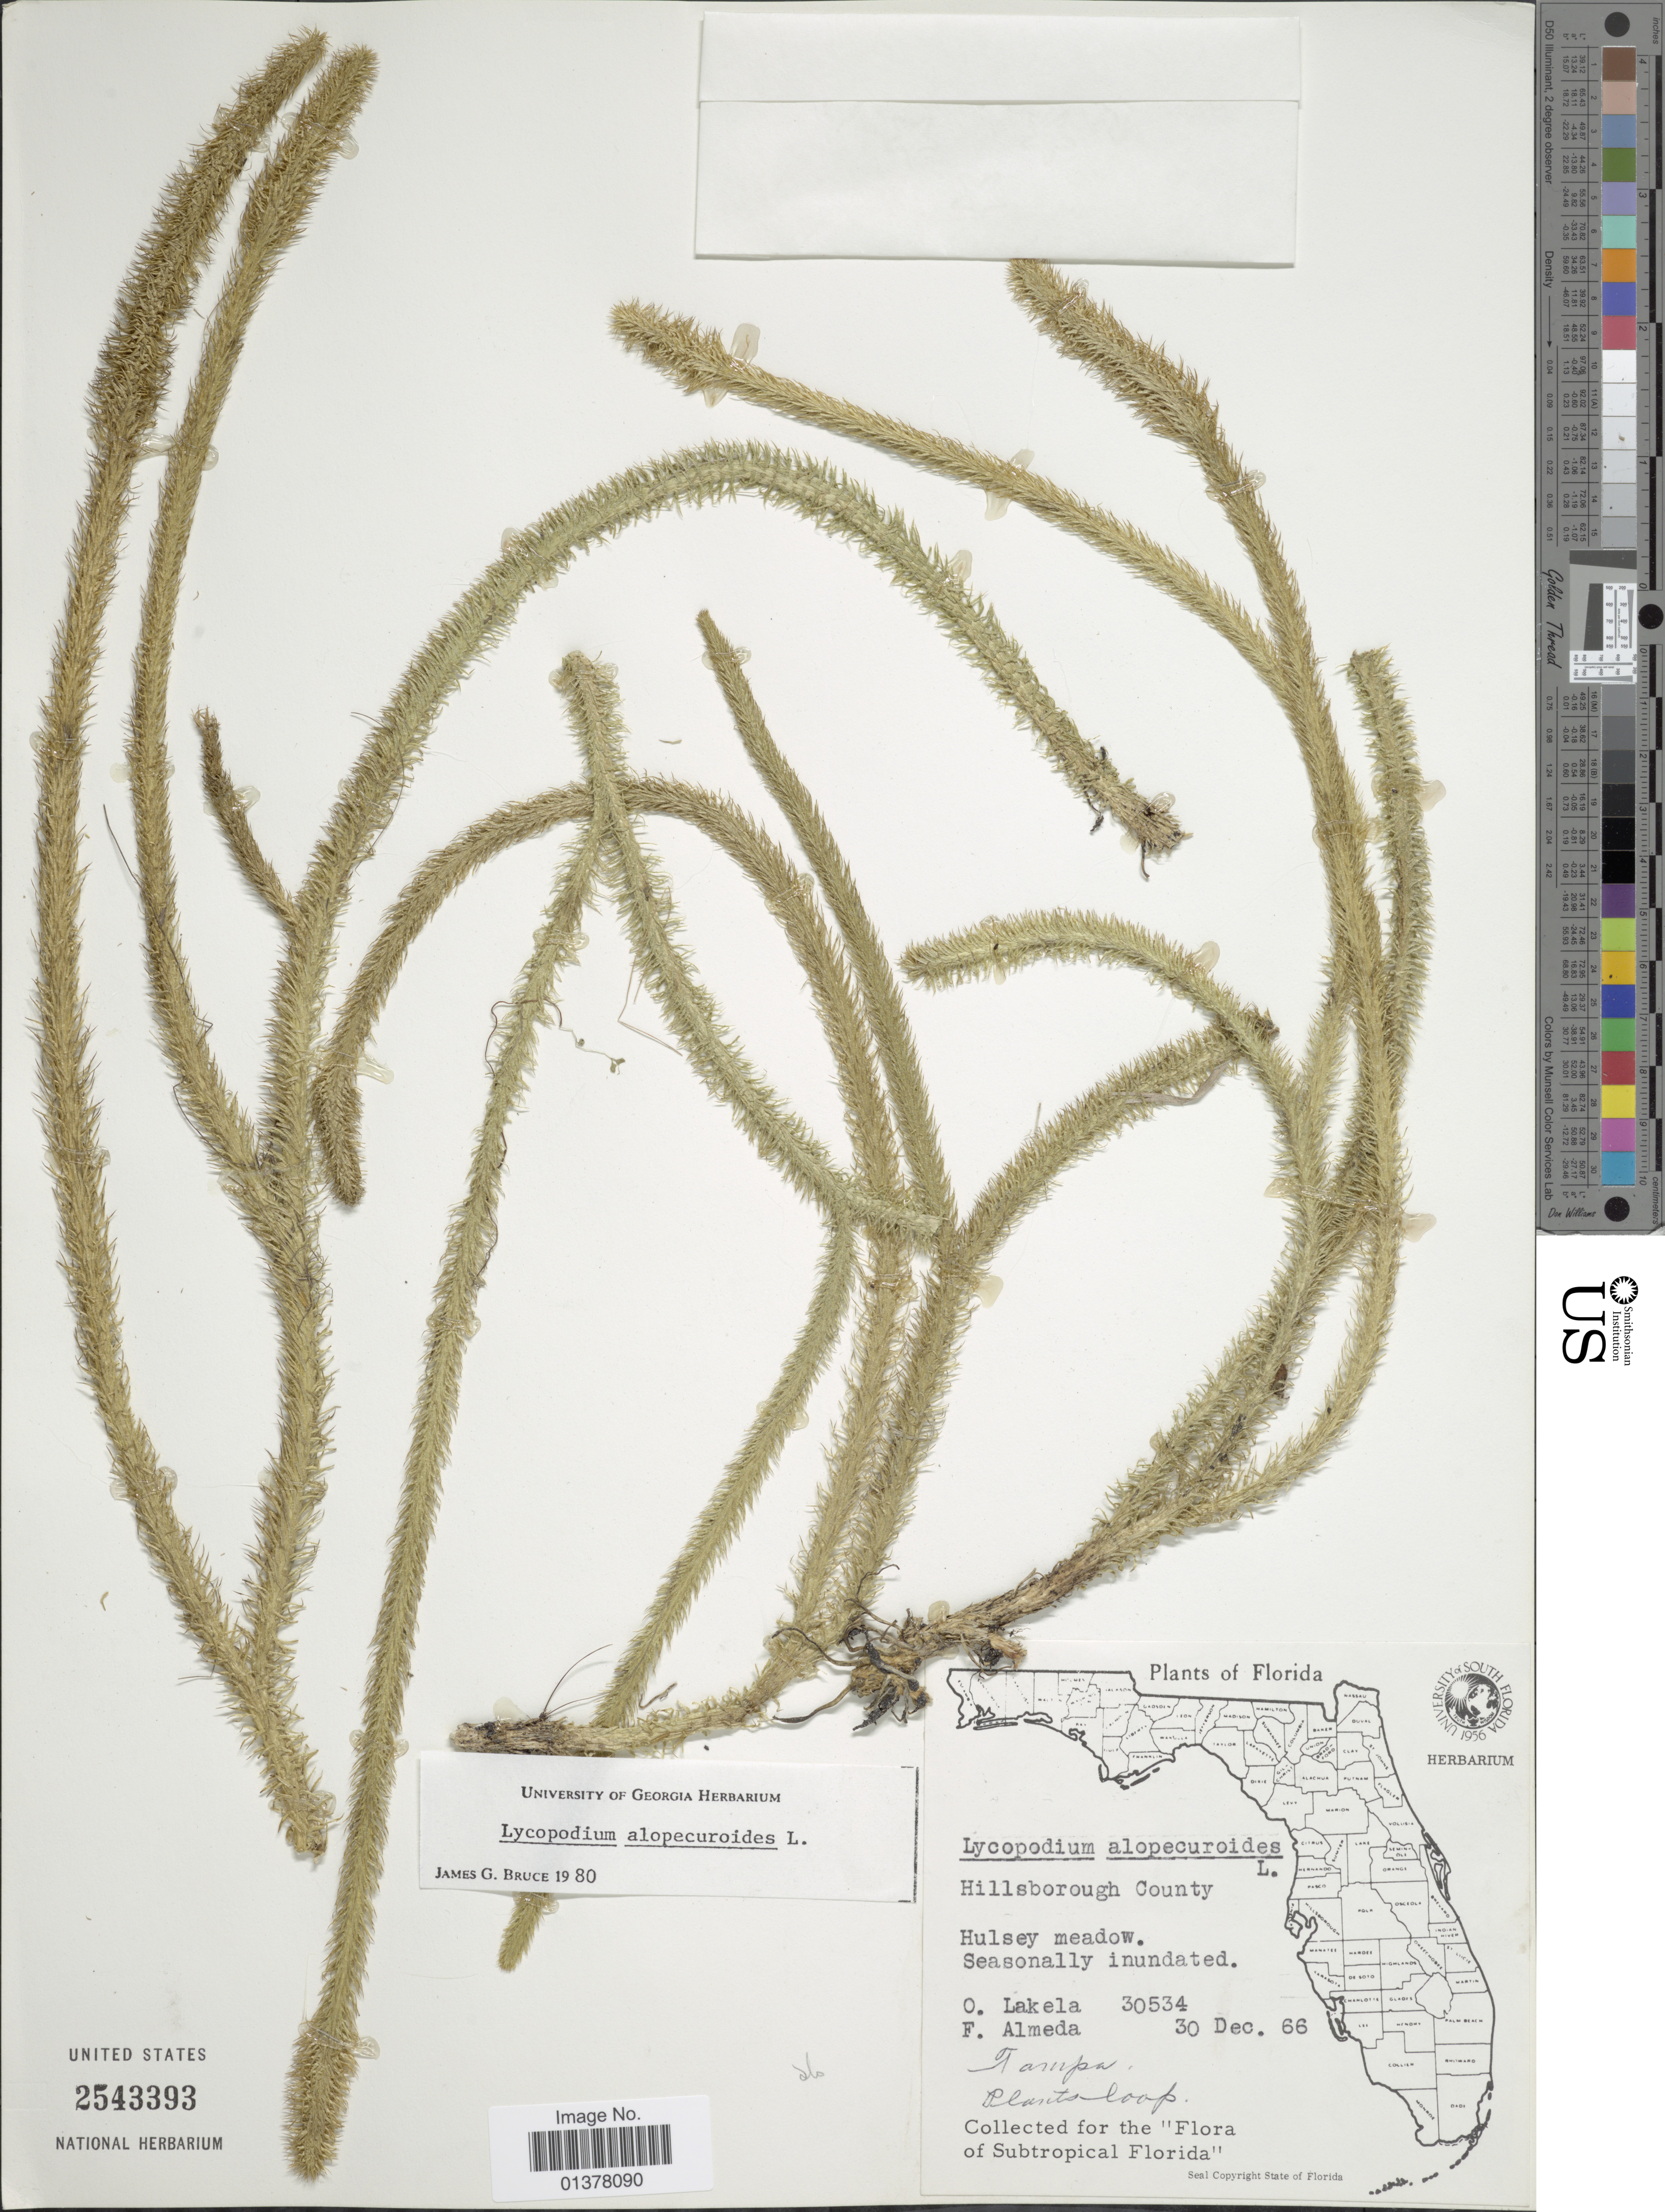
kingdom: Plantae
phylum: Tracheophyta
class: Lycopodiopsida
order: Lycopodiales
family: Lycopodiaceae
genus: Lycopodiella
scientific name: Lycopodiella alopecuroides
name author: (L.) Cranfill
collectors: O. Lakela & F. Almeda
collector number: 30534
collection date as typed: Transcribed d/m/y: 30/12/66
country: United States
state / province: Florida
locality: Hulsey meadow, Seasonally inundated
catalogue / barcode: US 2543393